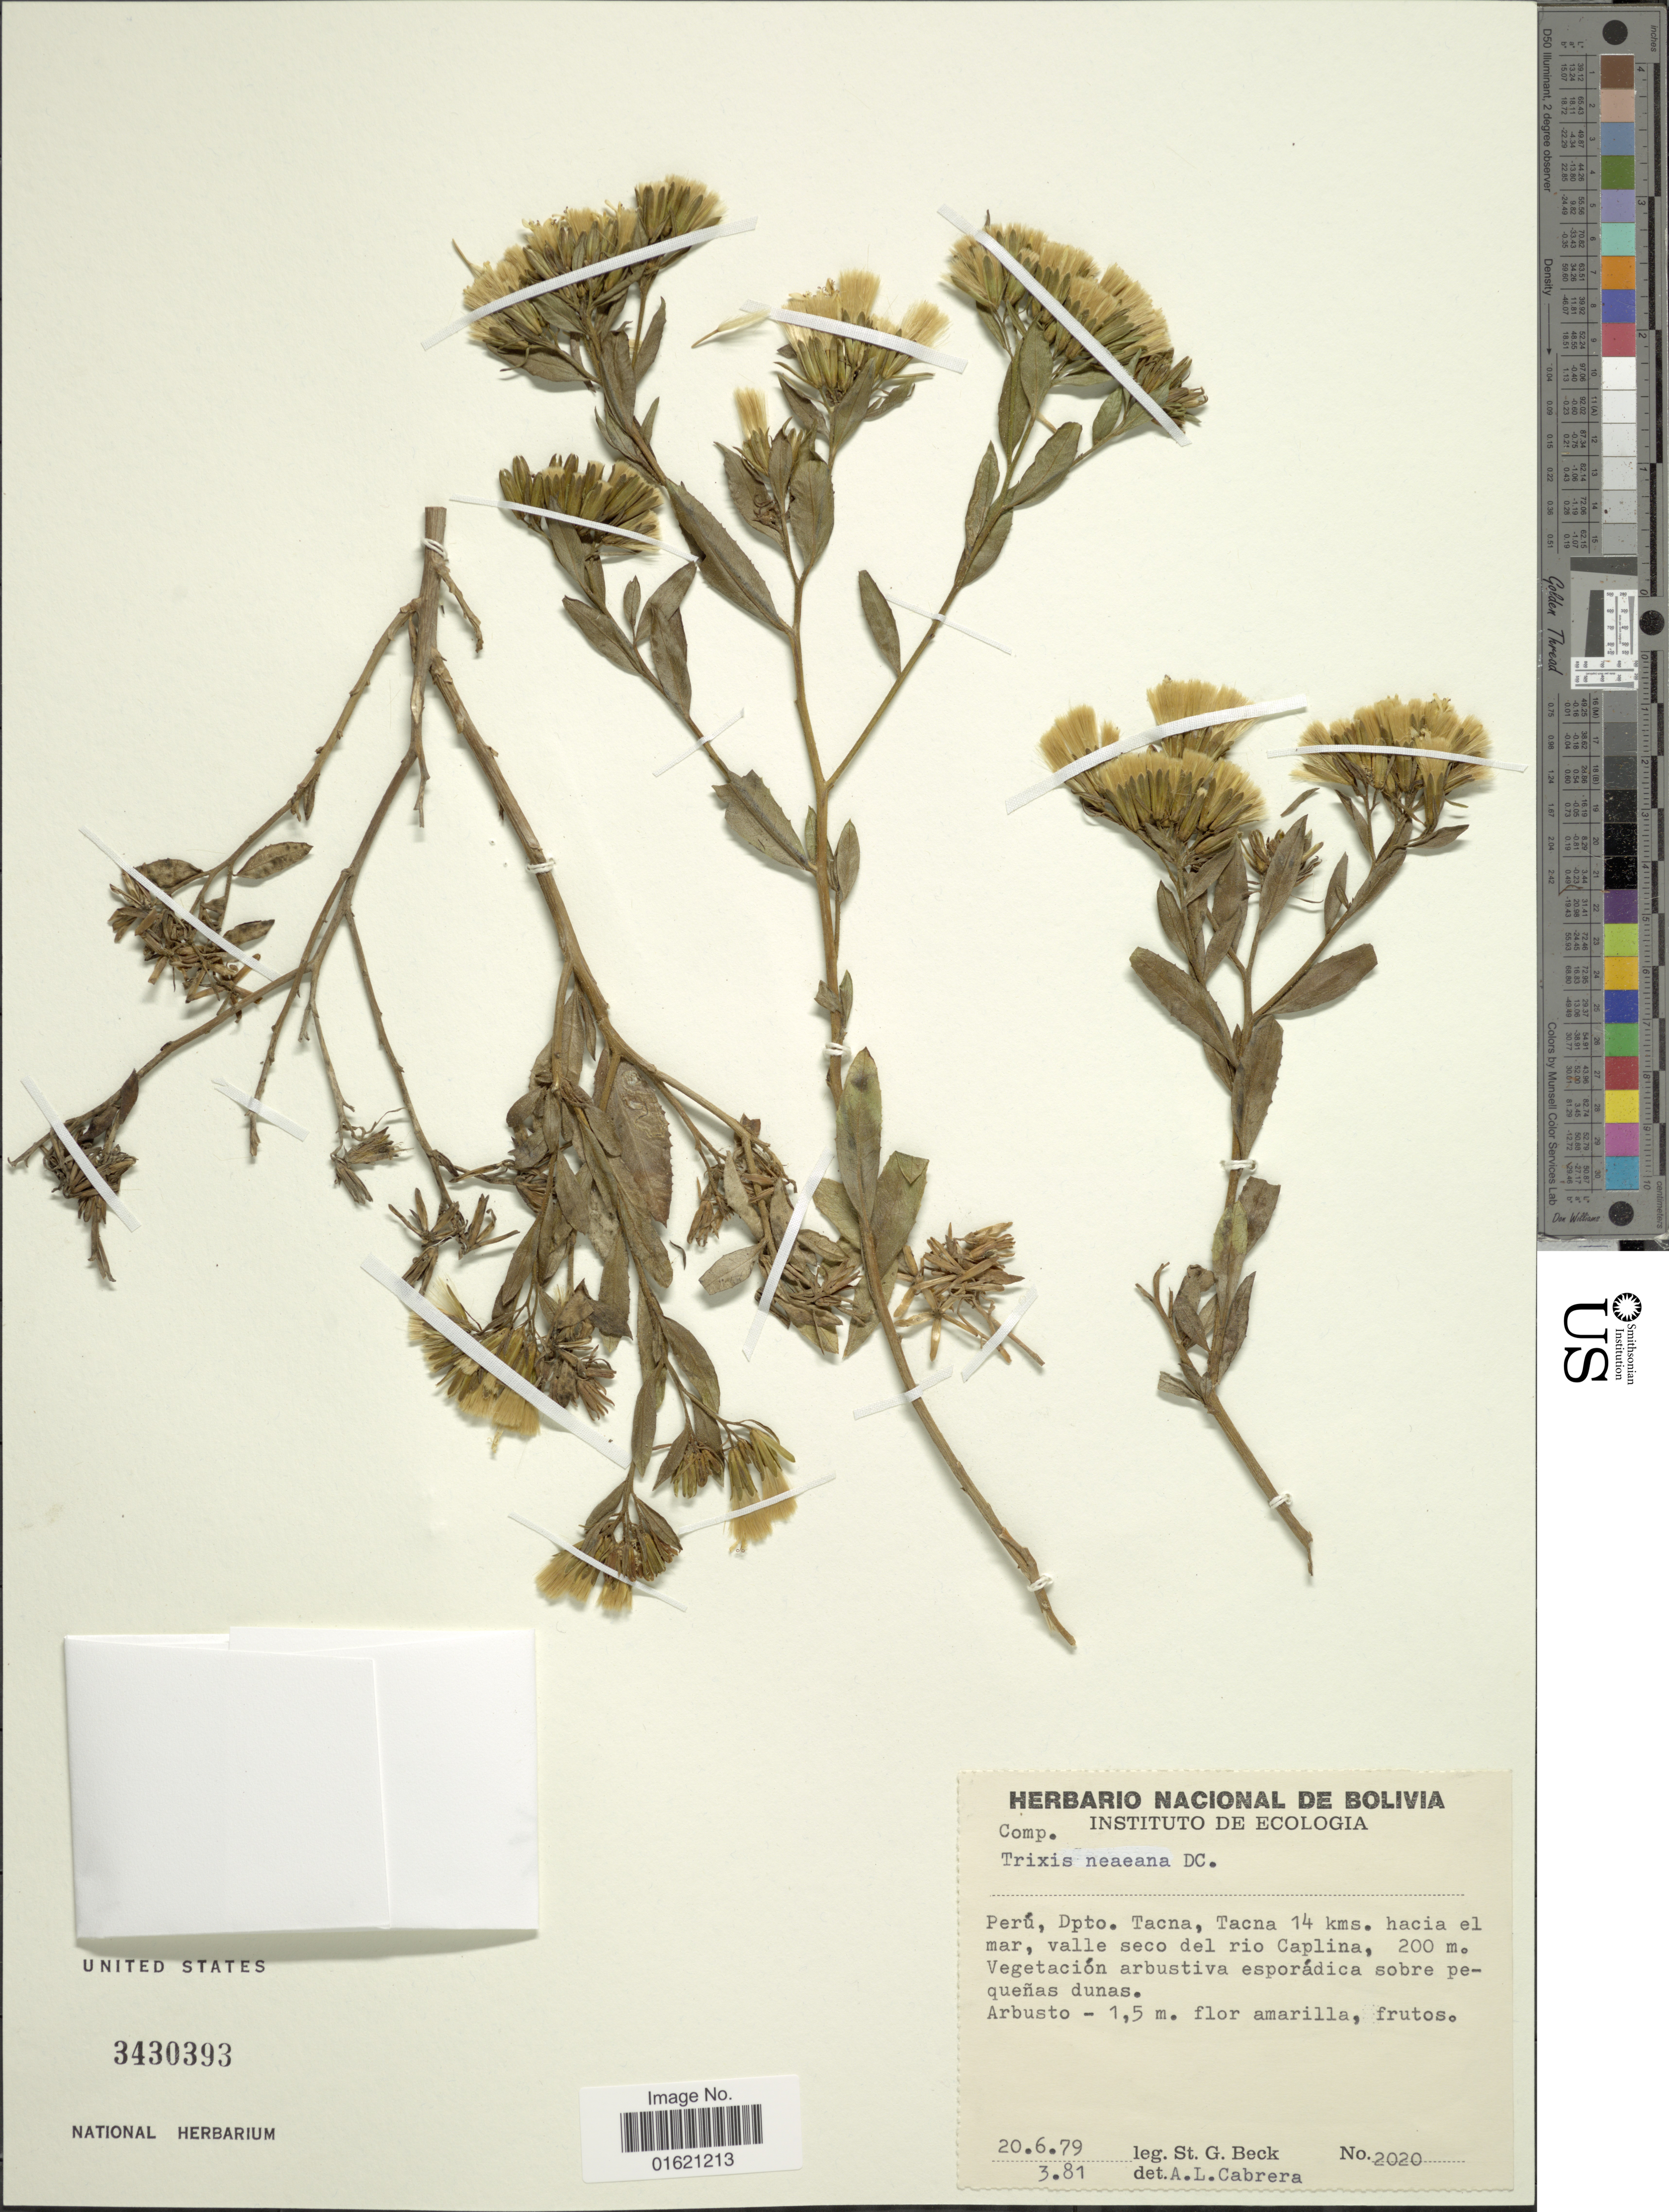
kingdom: Plantae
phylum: Tracheophyta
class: Magnoliopsida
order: Asterales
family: Asteraceae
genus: Trixis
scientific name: Trixis neaeana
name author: DC.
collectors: S. G. Beck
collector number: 2020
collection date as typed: Transcribed d/m/y: 26/6/79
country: Peru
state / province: Tacna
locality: Peru, Dpto. Tacna. Tacna 14 kms. hacia el mar, avlle seco del rio Caplina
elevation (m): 200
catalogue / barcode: US 3430393